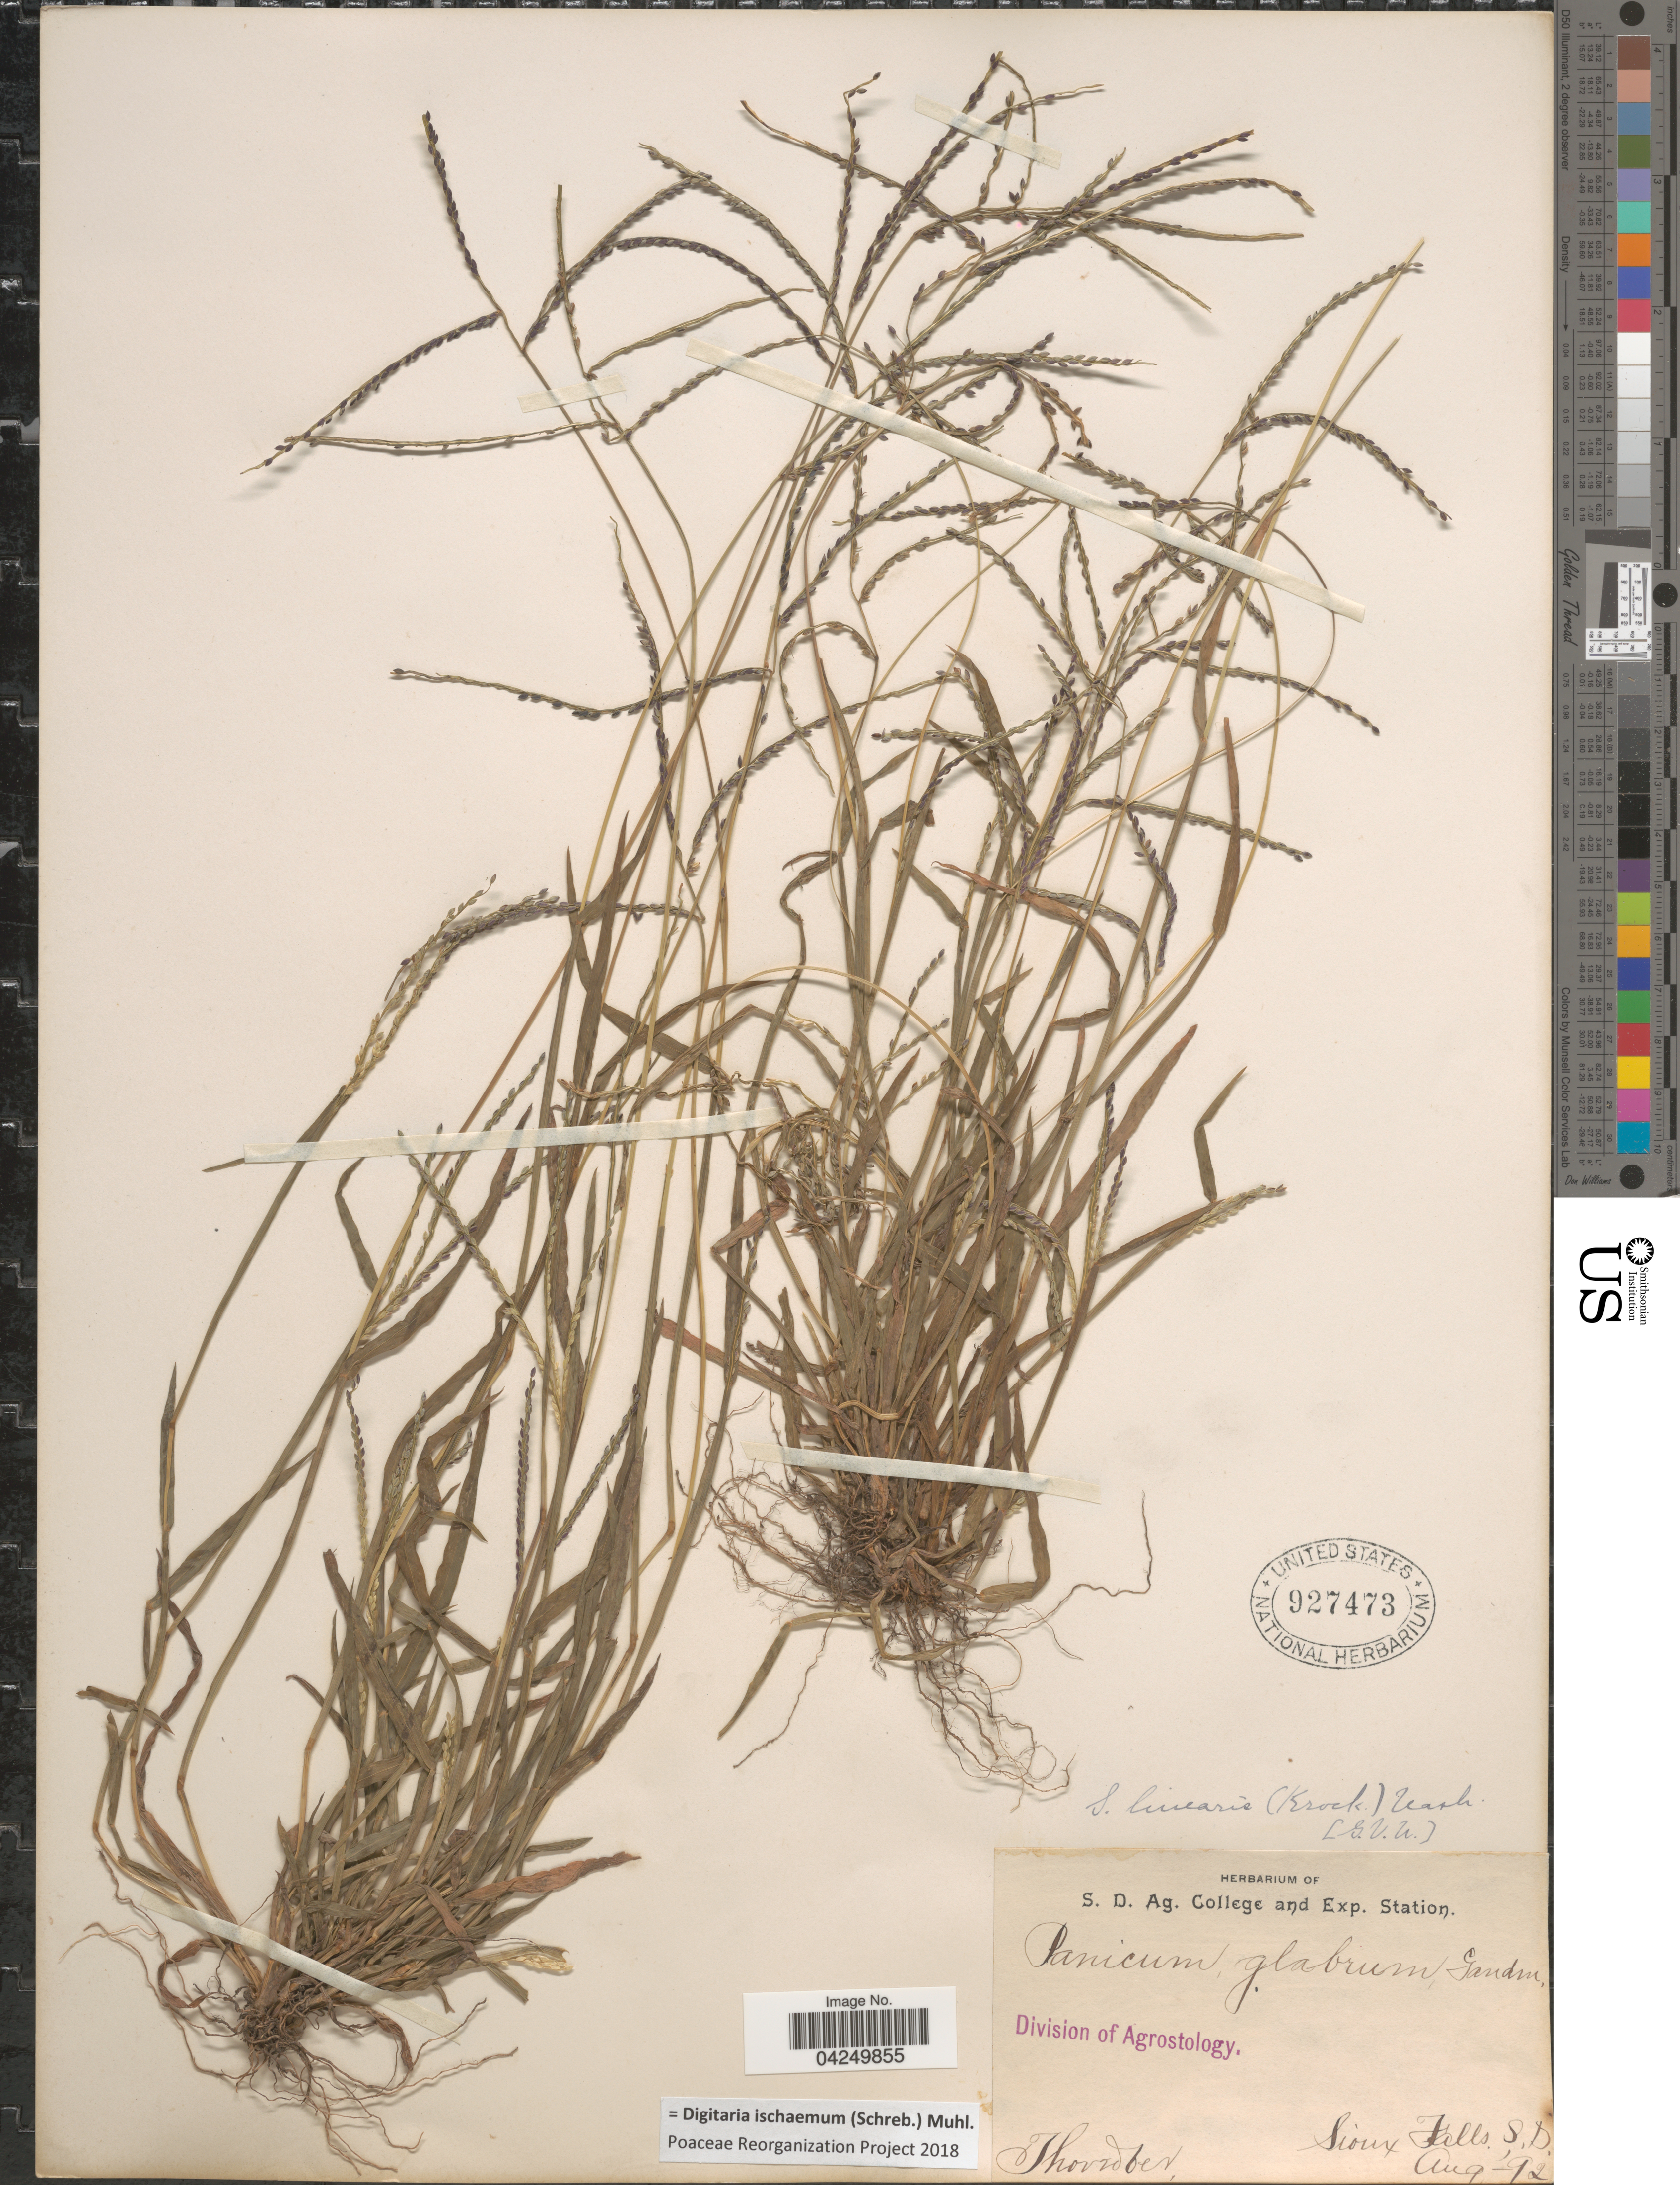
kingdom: Plantae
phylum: Tracheophyta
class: Liliopsida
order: Poales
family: Poaceae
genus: Digitaria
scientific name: Digitaria ischaemum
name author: (Schreber) Schreber ex Muhl.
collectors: -. Thornber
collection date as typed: Transcribed d/m/y: /8/92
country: United States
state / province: South Dakota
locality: Sioux Falls.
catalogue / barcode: US 927473